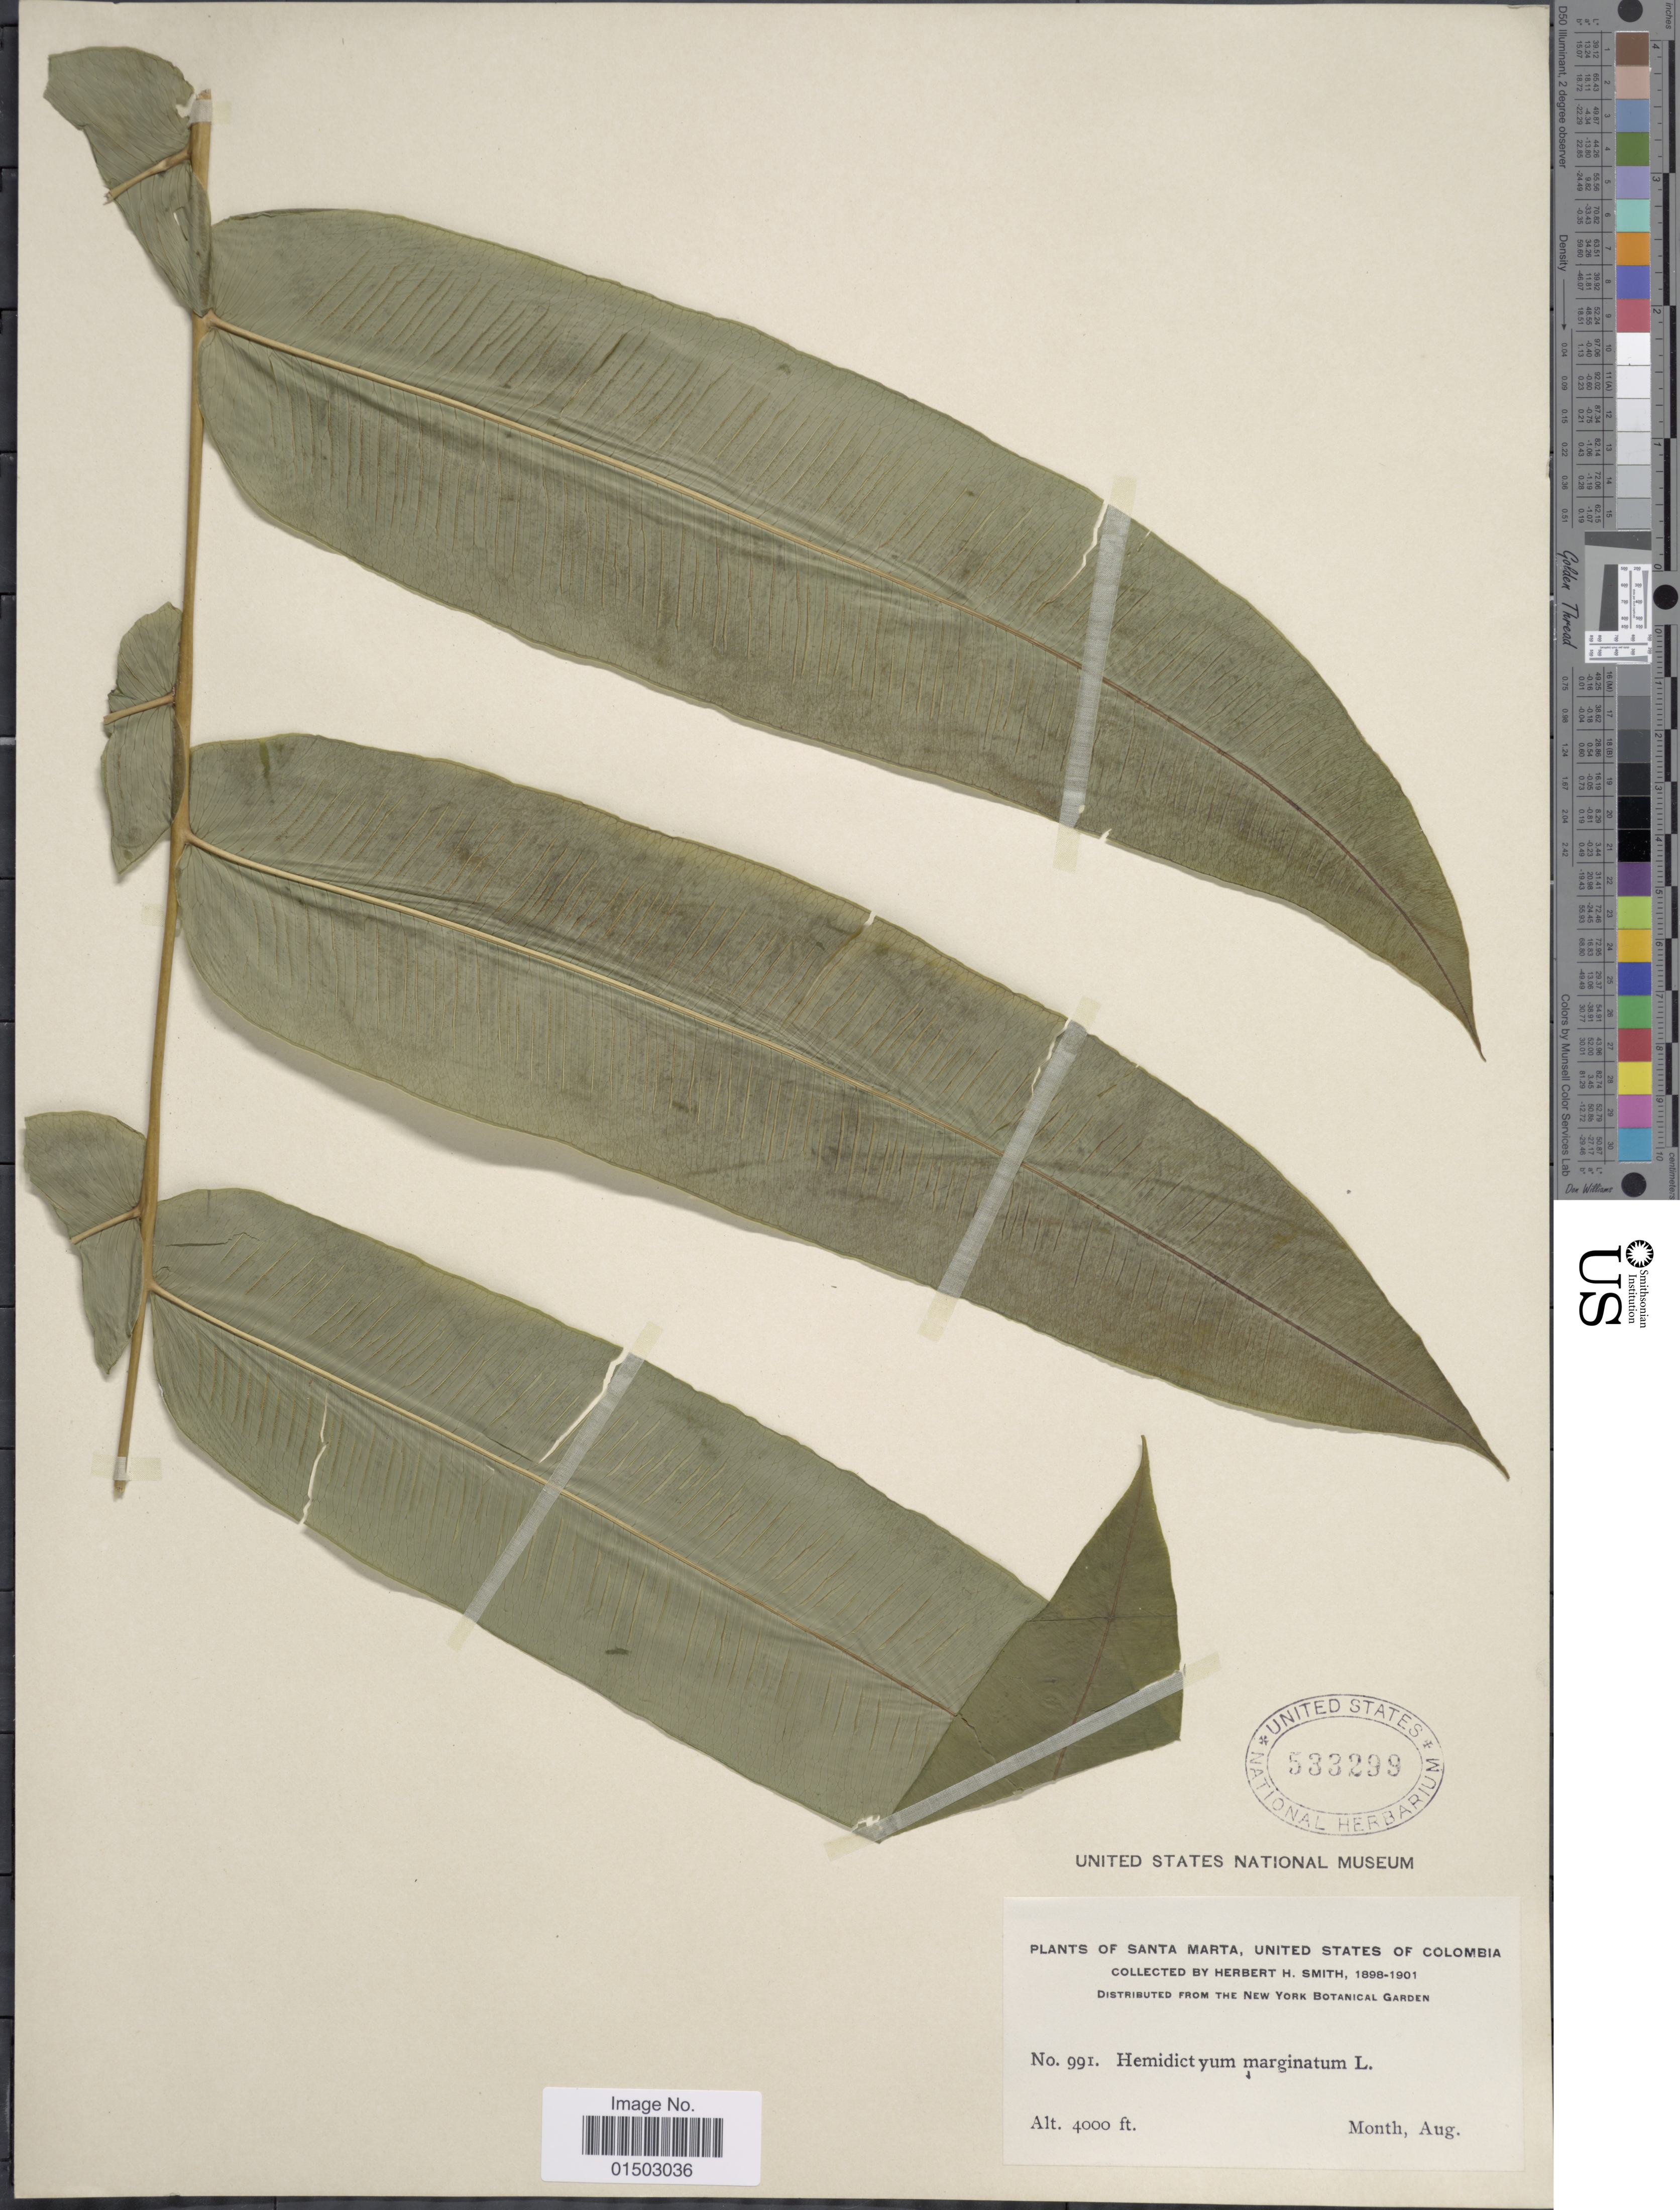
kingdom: Plantae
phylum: Tracheophyta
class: Polypodiopsida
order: Polypodiales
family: Hemidictyaceae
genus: Hemidictyum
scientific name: Hemidictyum marginatum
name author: (L.) C. Presl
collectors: Herbert H. Smith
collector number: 991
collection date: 1898-08/1901-08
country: Colombia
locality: United States of Colombia. Santa Marta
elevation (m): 1219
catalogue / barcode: US 533299